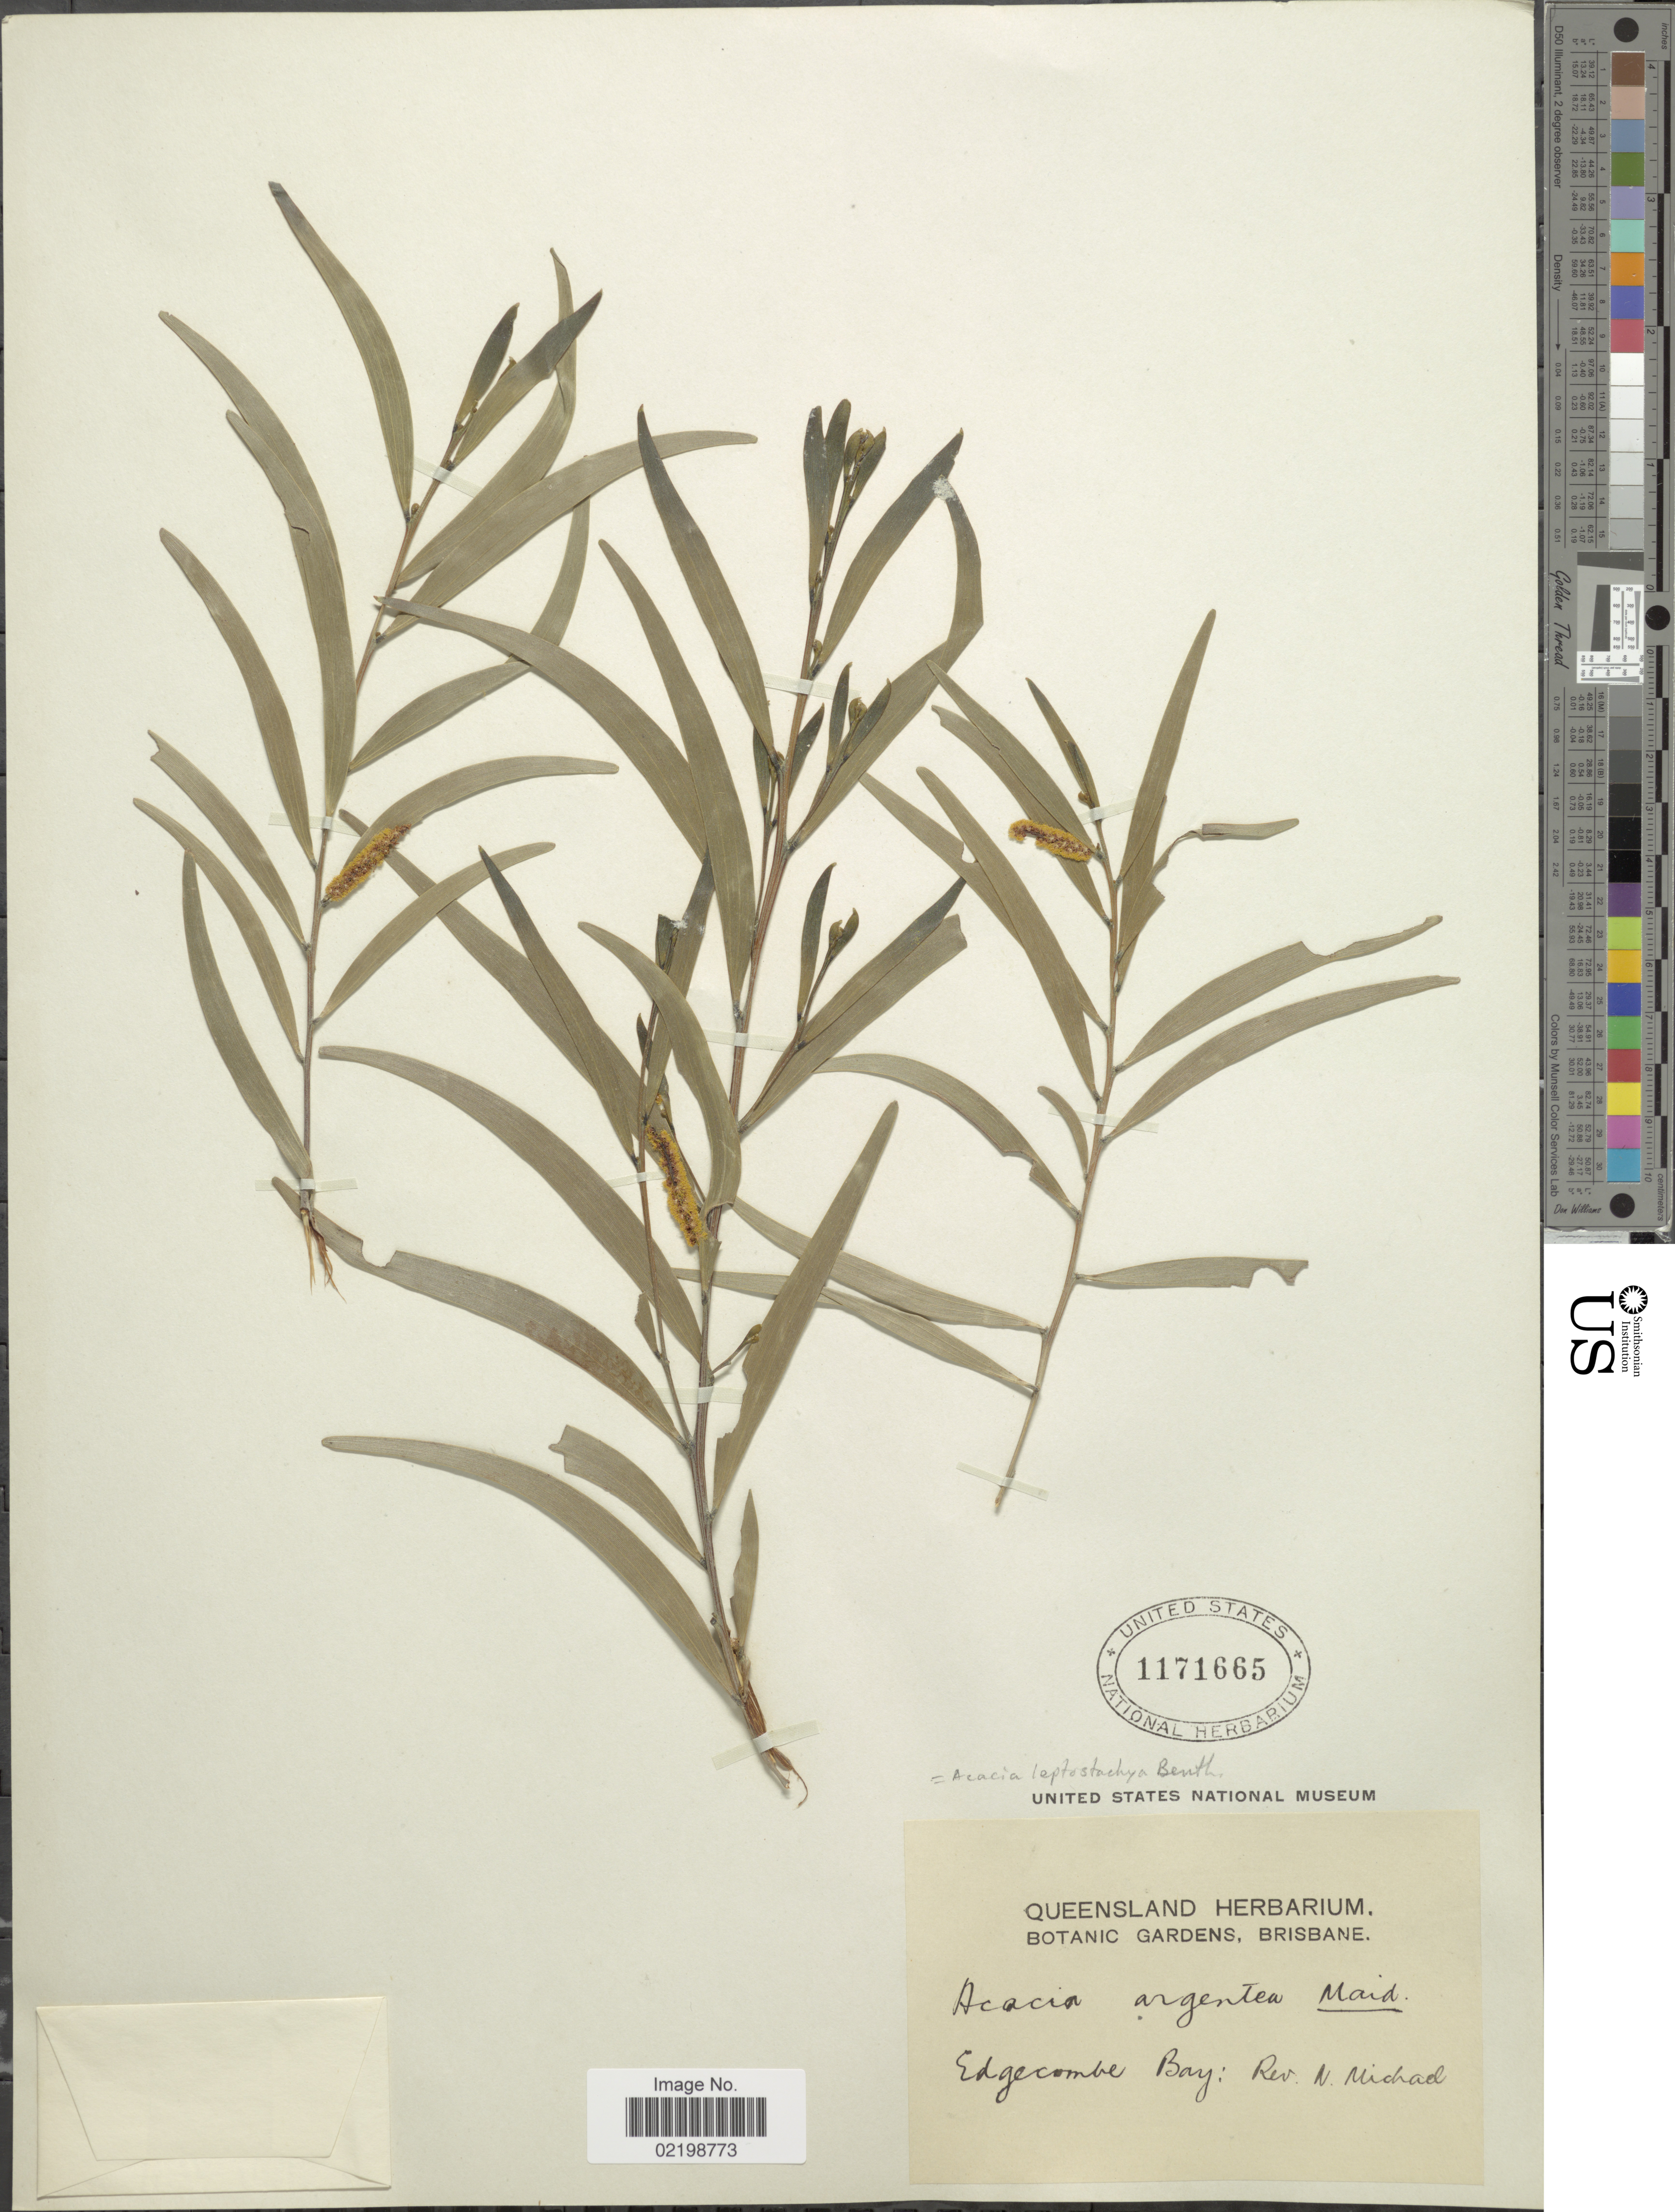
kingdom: Plantae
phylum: Tracheophyta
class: Magnoliopsida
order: Fabales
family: Fabaceae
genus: Acacia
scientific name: Acacia leptostachya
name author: Benth.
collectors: N. Michael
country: Australia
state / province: Queensland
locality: Edgecombe Bay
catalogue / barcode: US 1171665